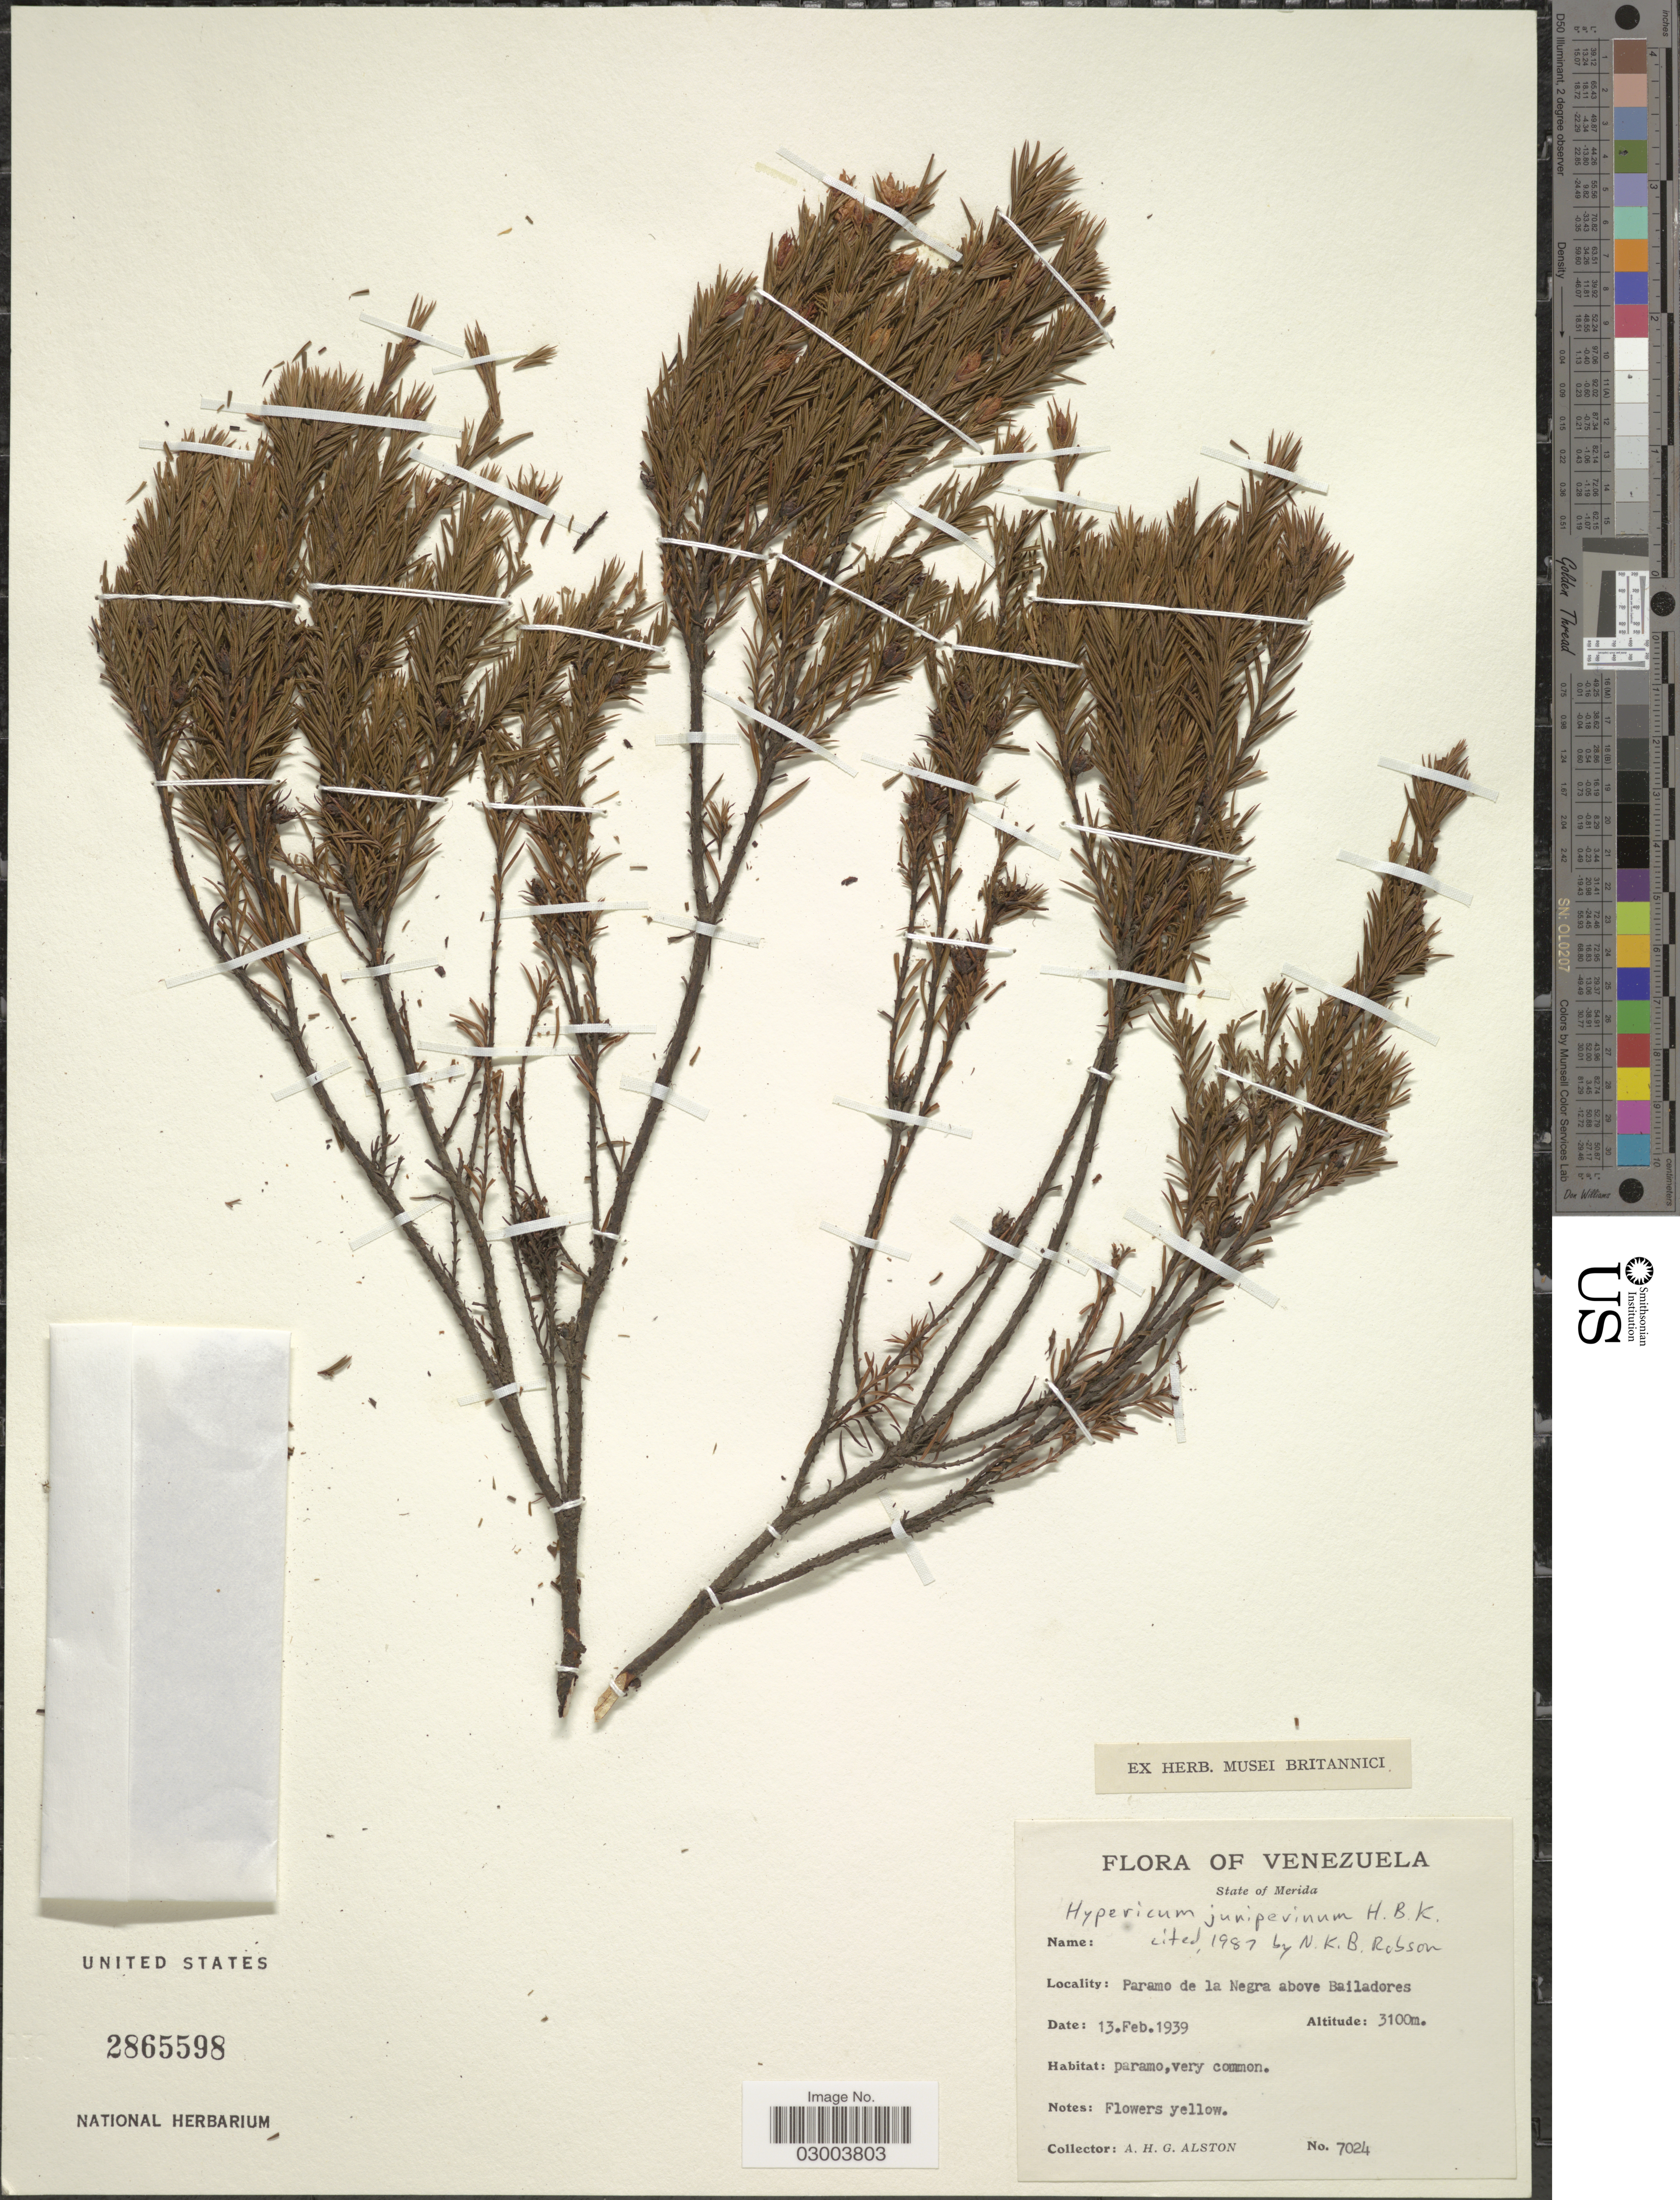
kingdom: Plantae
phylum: Tracheophyta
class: Magnoliopsida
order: Malpighiales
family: Hypericaceae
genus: Hypericum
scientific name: Hypericum juniperinum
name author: Kunth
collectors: A. H. Alston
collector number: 7024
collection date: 1939-02-13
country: Venezuela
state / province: Mérida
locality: Paramo de la Negra above Bailadores.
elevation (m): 3100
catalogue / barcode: US 2865598